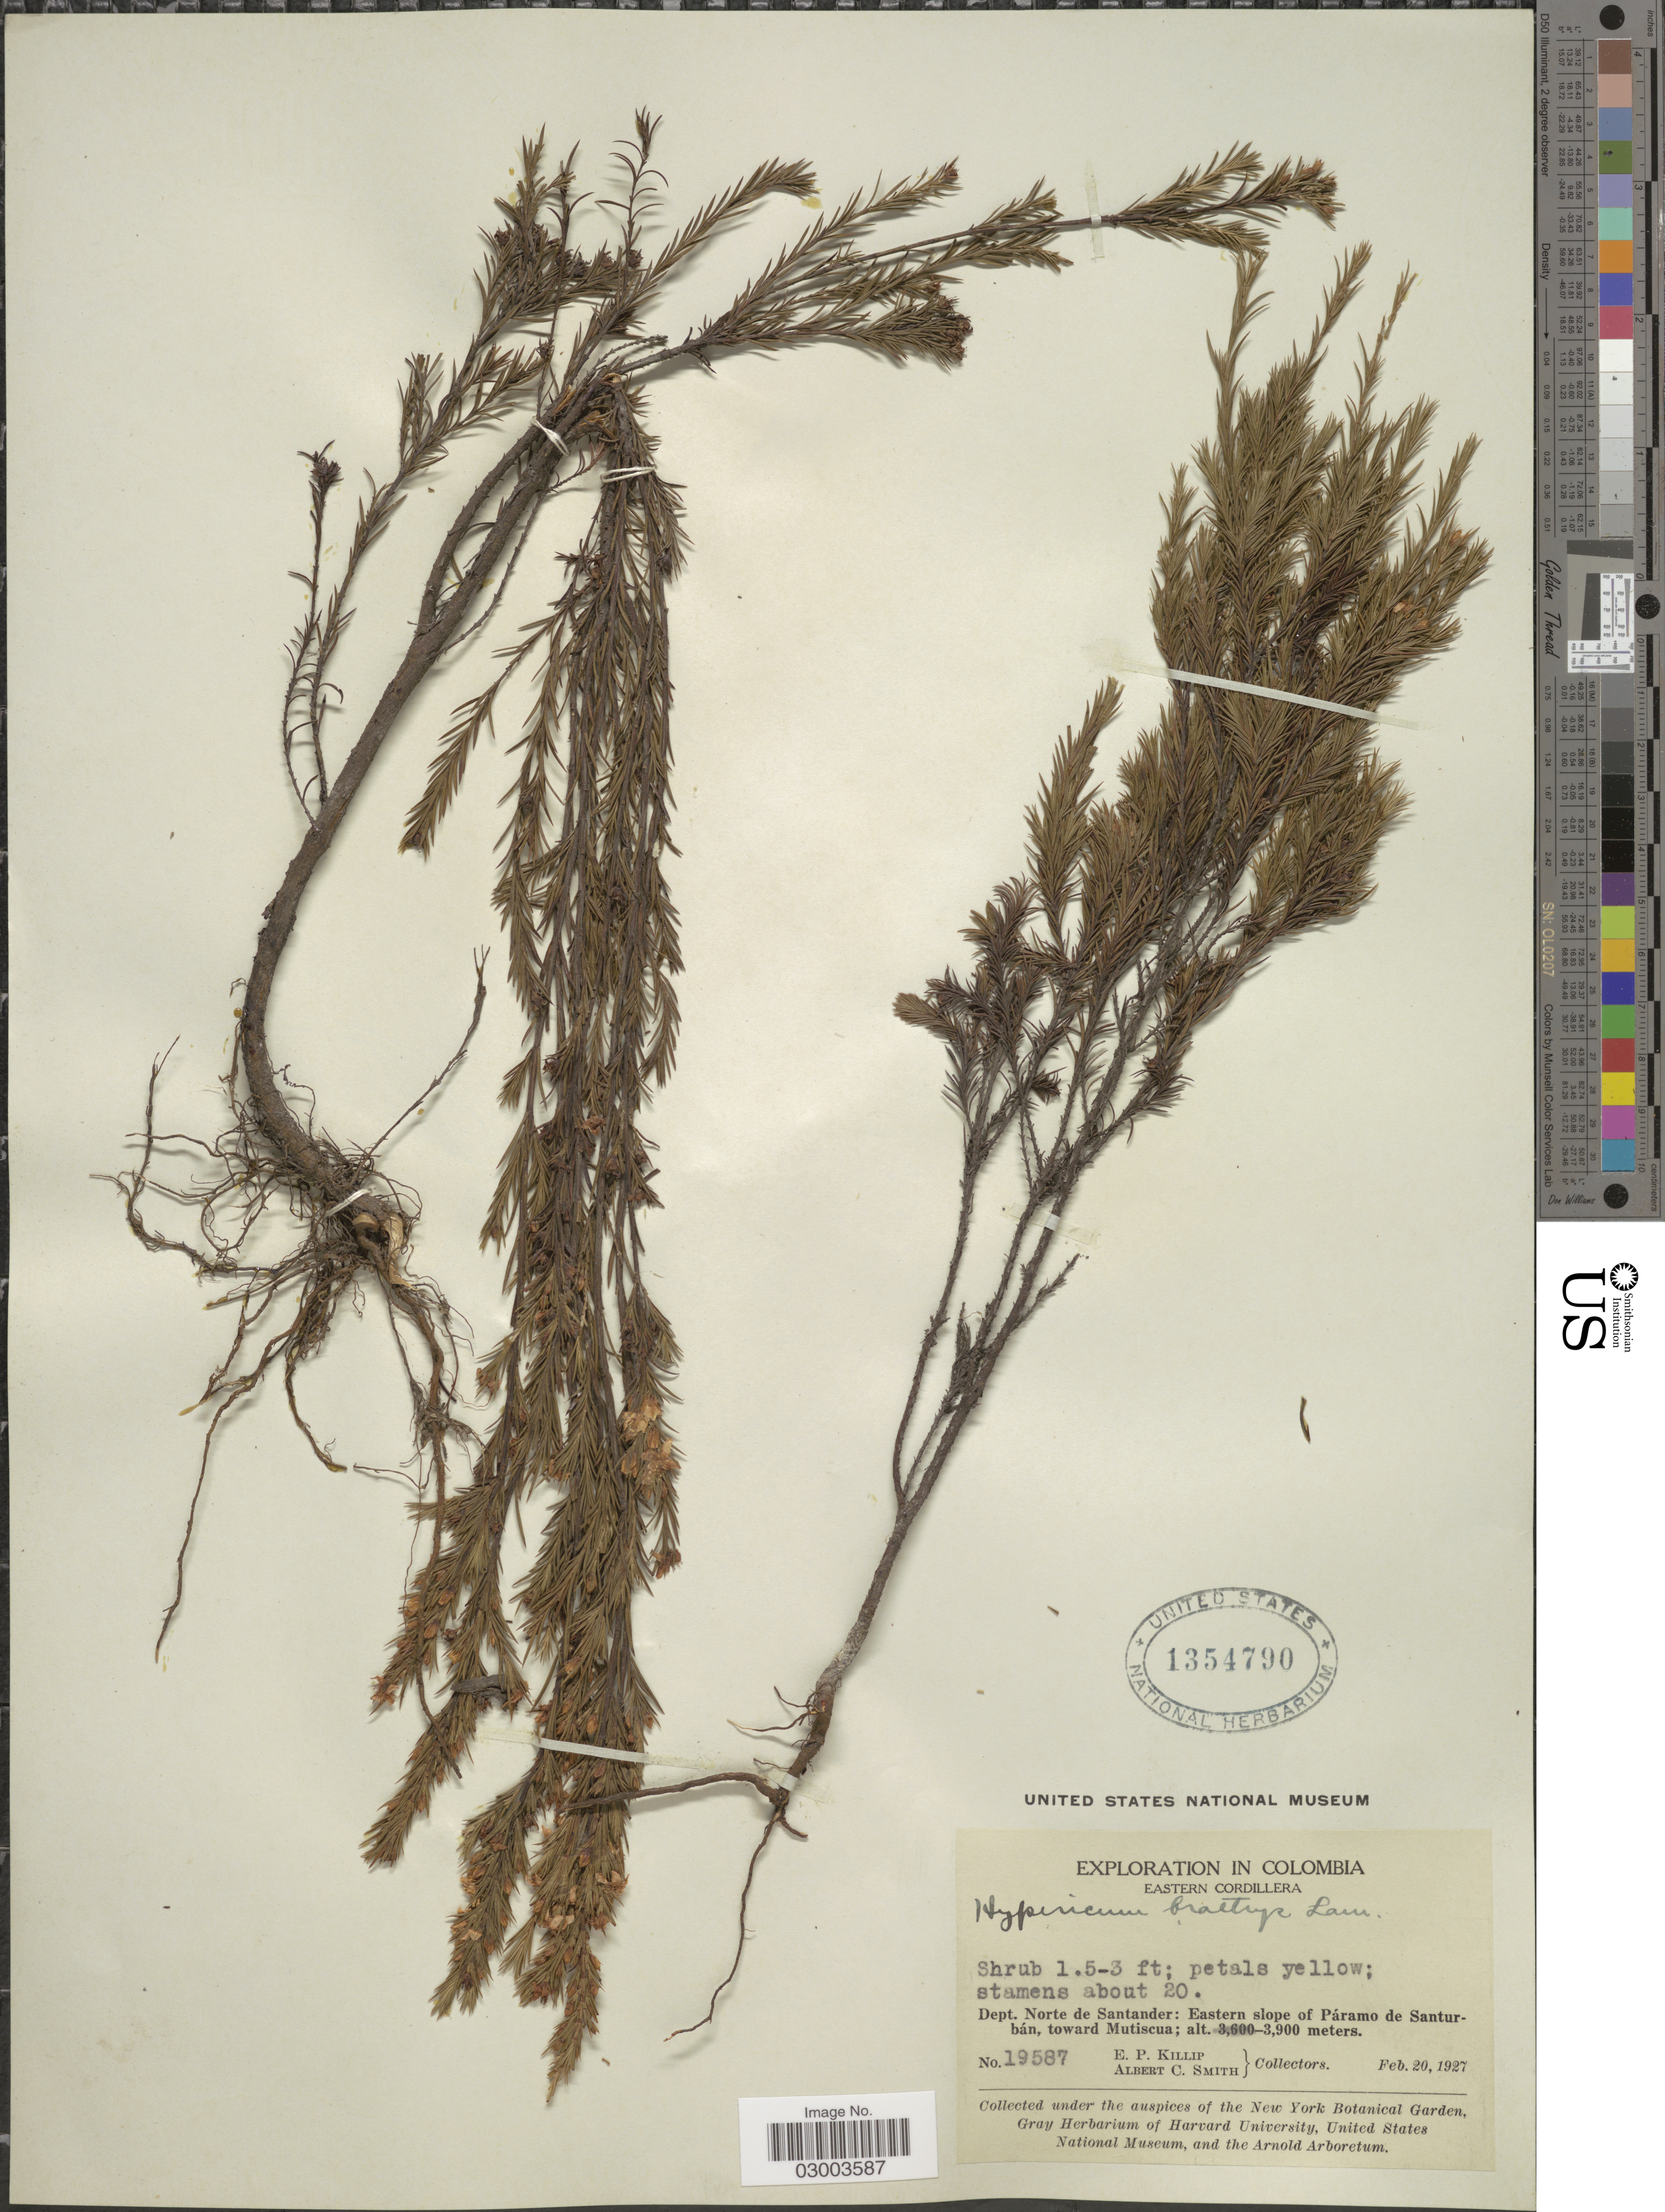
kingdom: Plantae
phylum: Tracheophyta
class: Magnoliopsida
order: Malpighiales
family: Hypericaceae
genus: Hypericum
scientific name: Hypericum juniperinum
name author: Kunth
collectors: E. P. Killip & A. C. Smith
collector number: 19587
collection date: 1927-02-20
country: Colombia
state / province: Norte de Santander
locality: Eastern Cordillera. Dept. Norte de Santander: Eastern slope of Páramo de Santurbán, toward Mutiscua.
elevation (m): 3900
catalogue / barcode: US 1354790